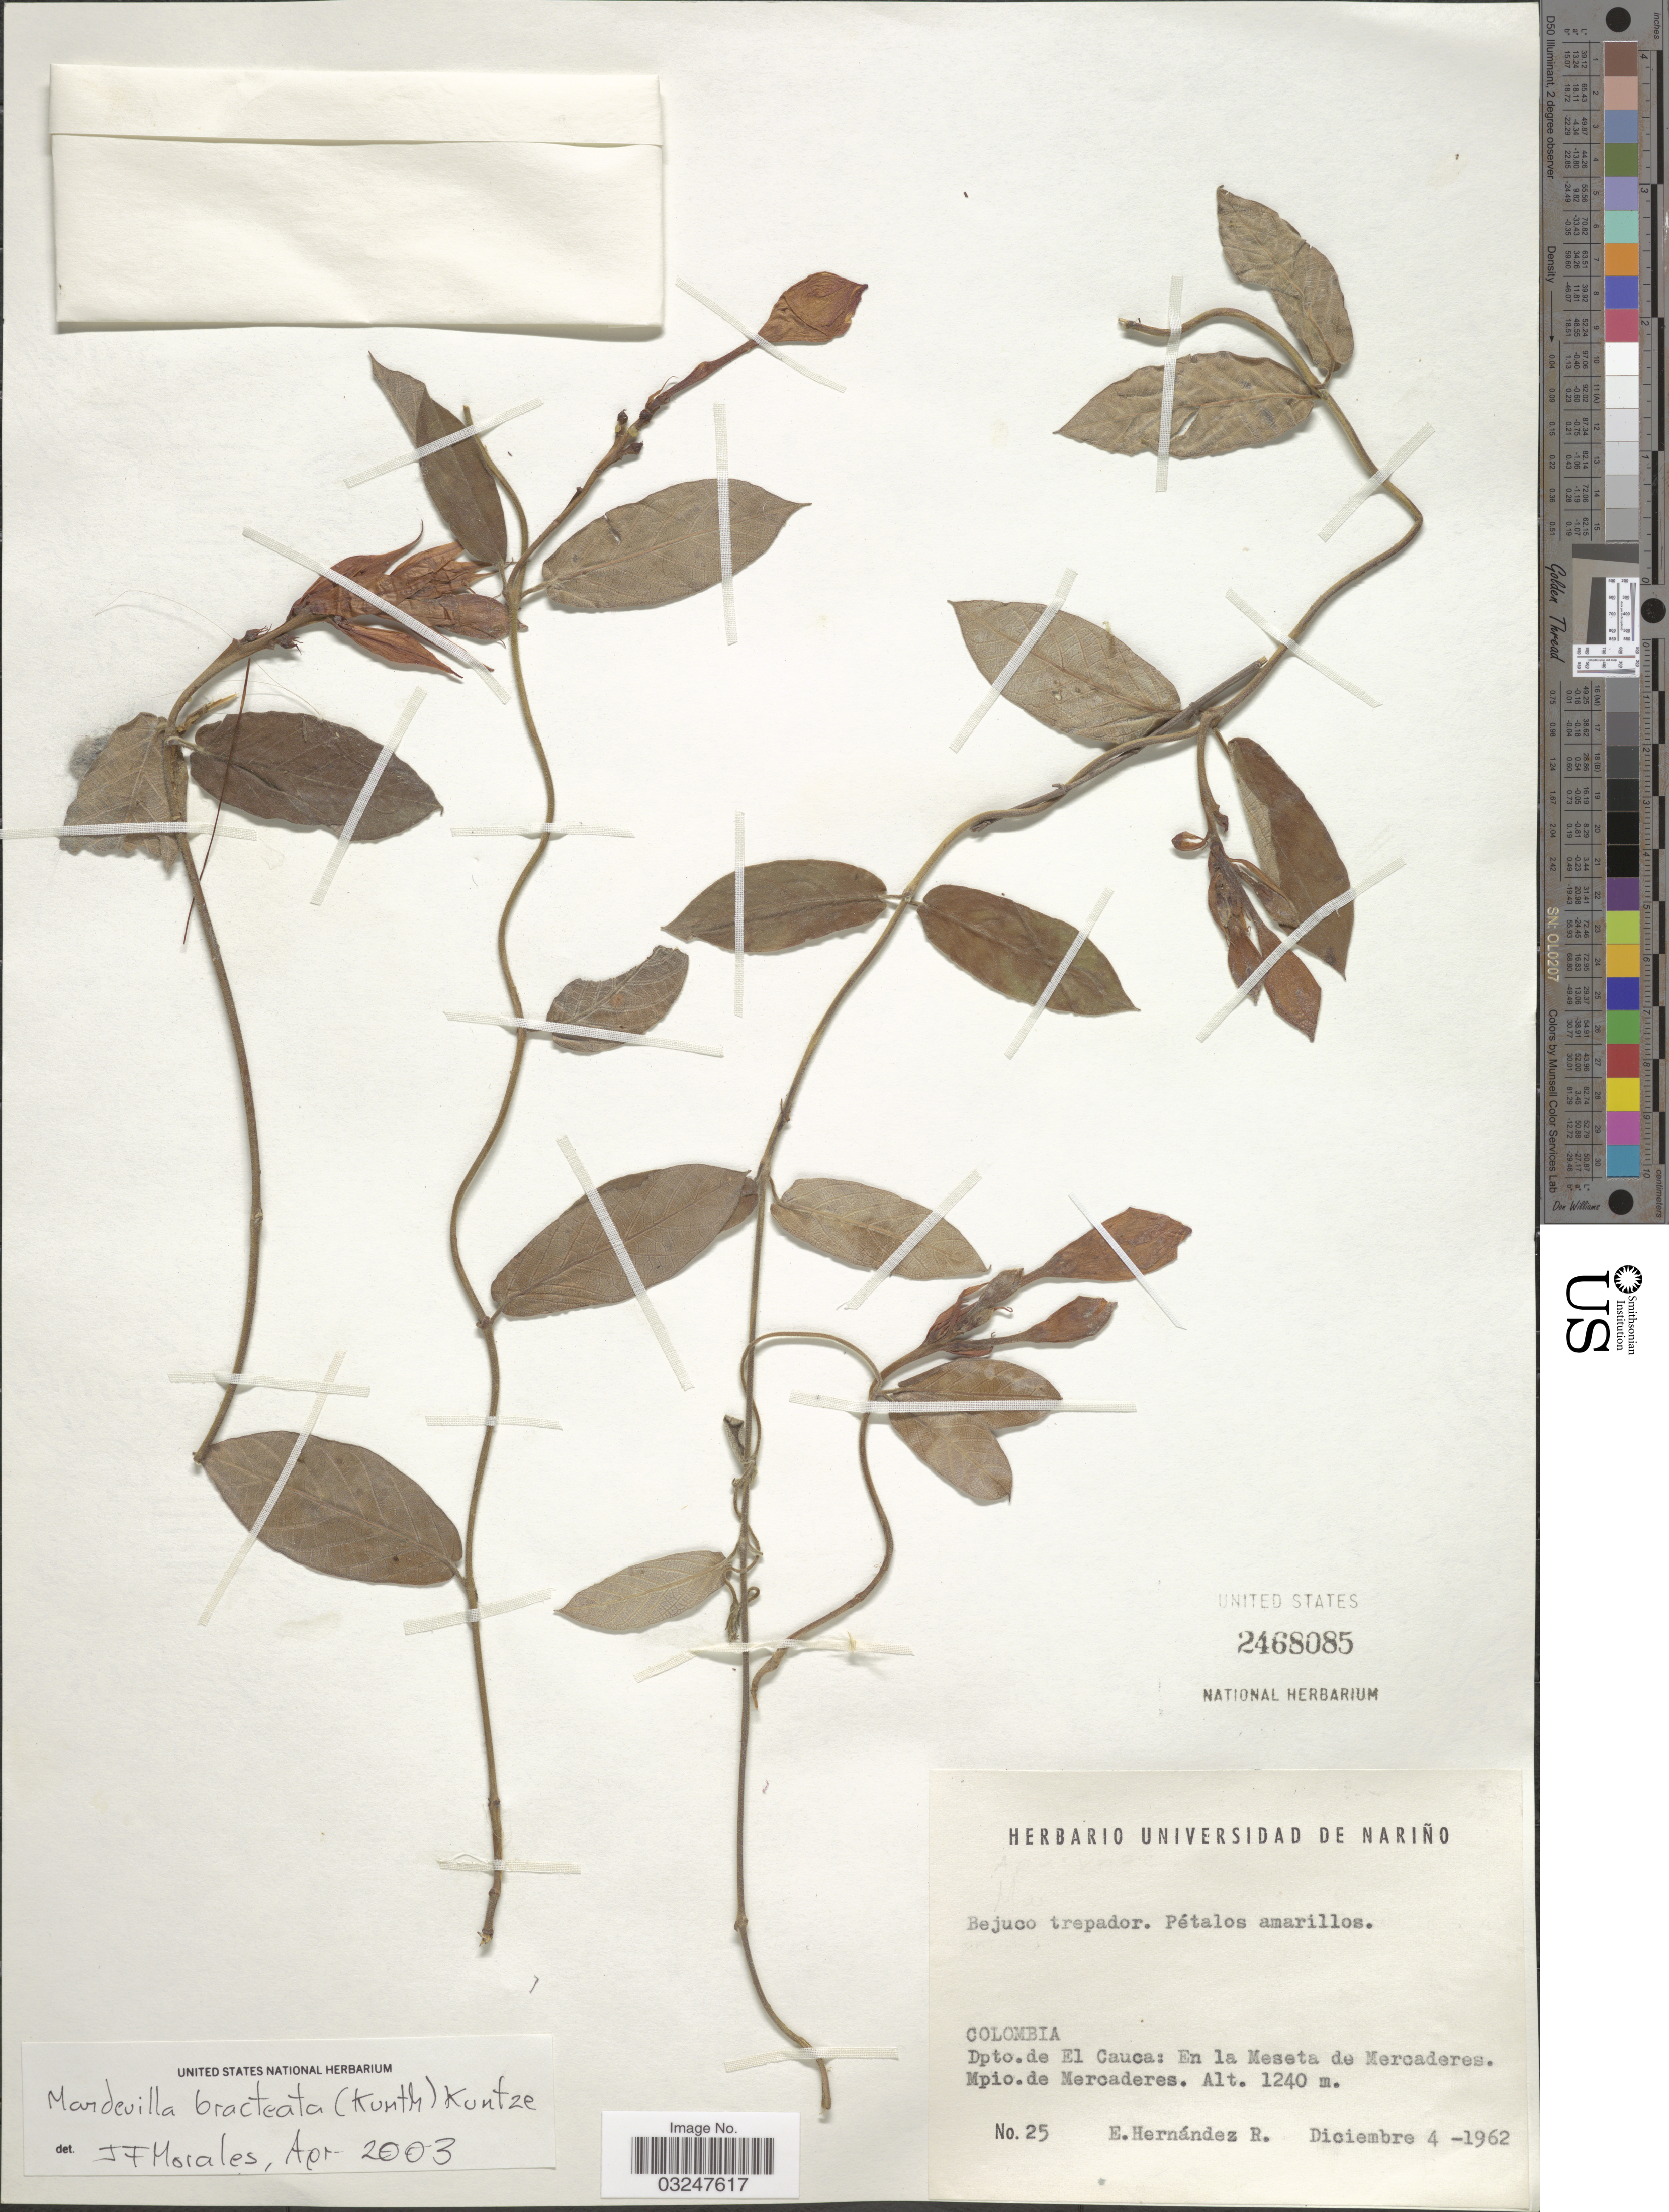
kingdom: Plantae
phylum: Tracheophyta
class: Magnoliopsida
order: Gentianales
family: Apocynaceae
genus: Mandevilla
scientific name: Mandevilla bracteata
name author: (Kunth) Kuntze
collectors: E. Hernández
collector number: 25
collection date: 1962-12-05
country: Colombia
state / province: Cauca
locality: Dpto. de El Cauca: En la Meseta de Mercaderes, Mpio. de Mercaderes.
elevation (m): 1240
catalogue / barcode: US 2468085